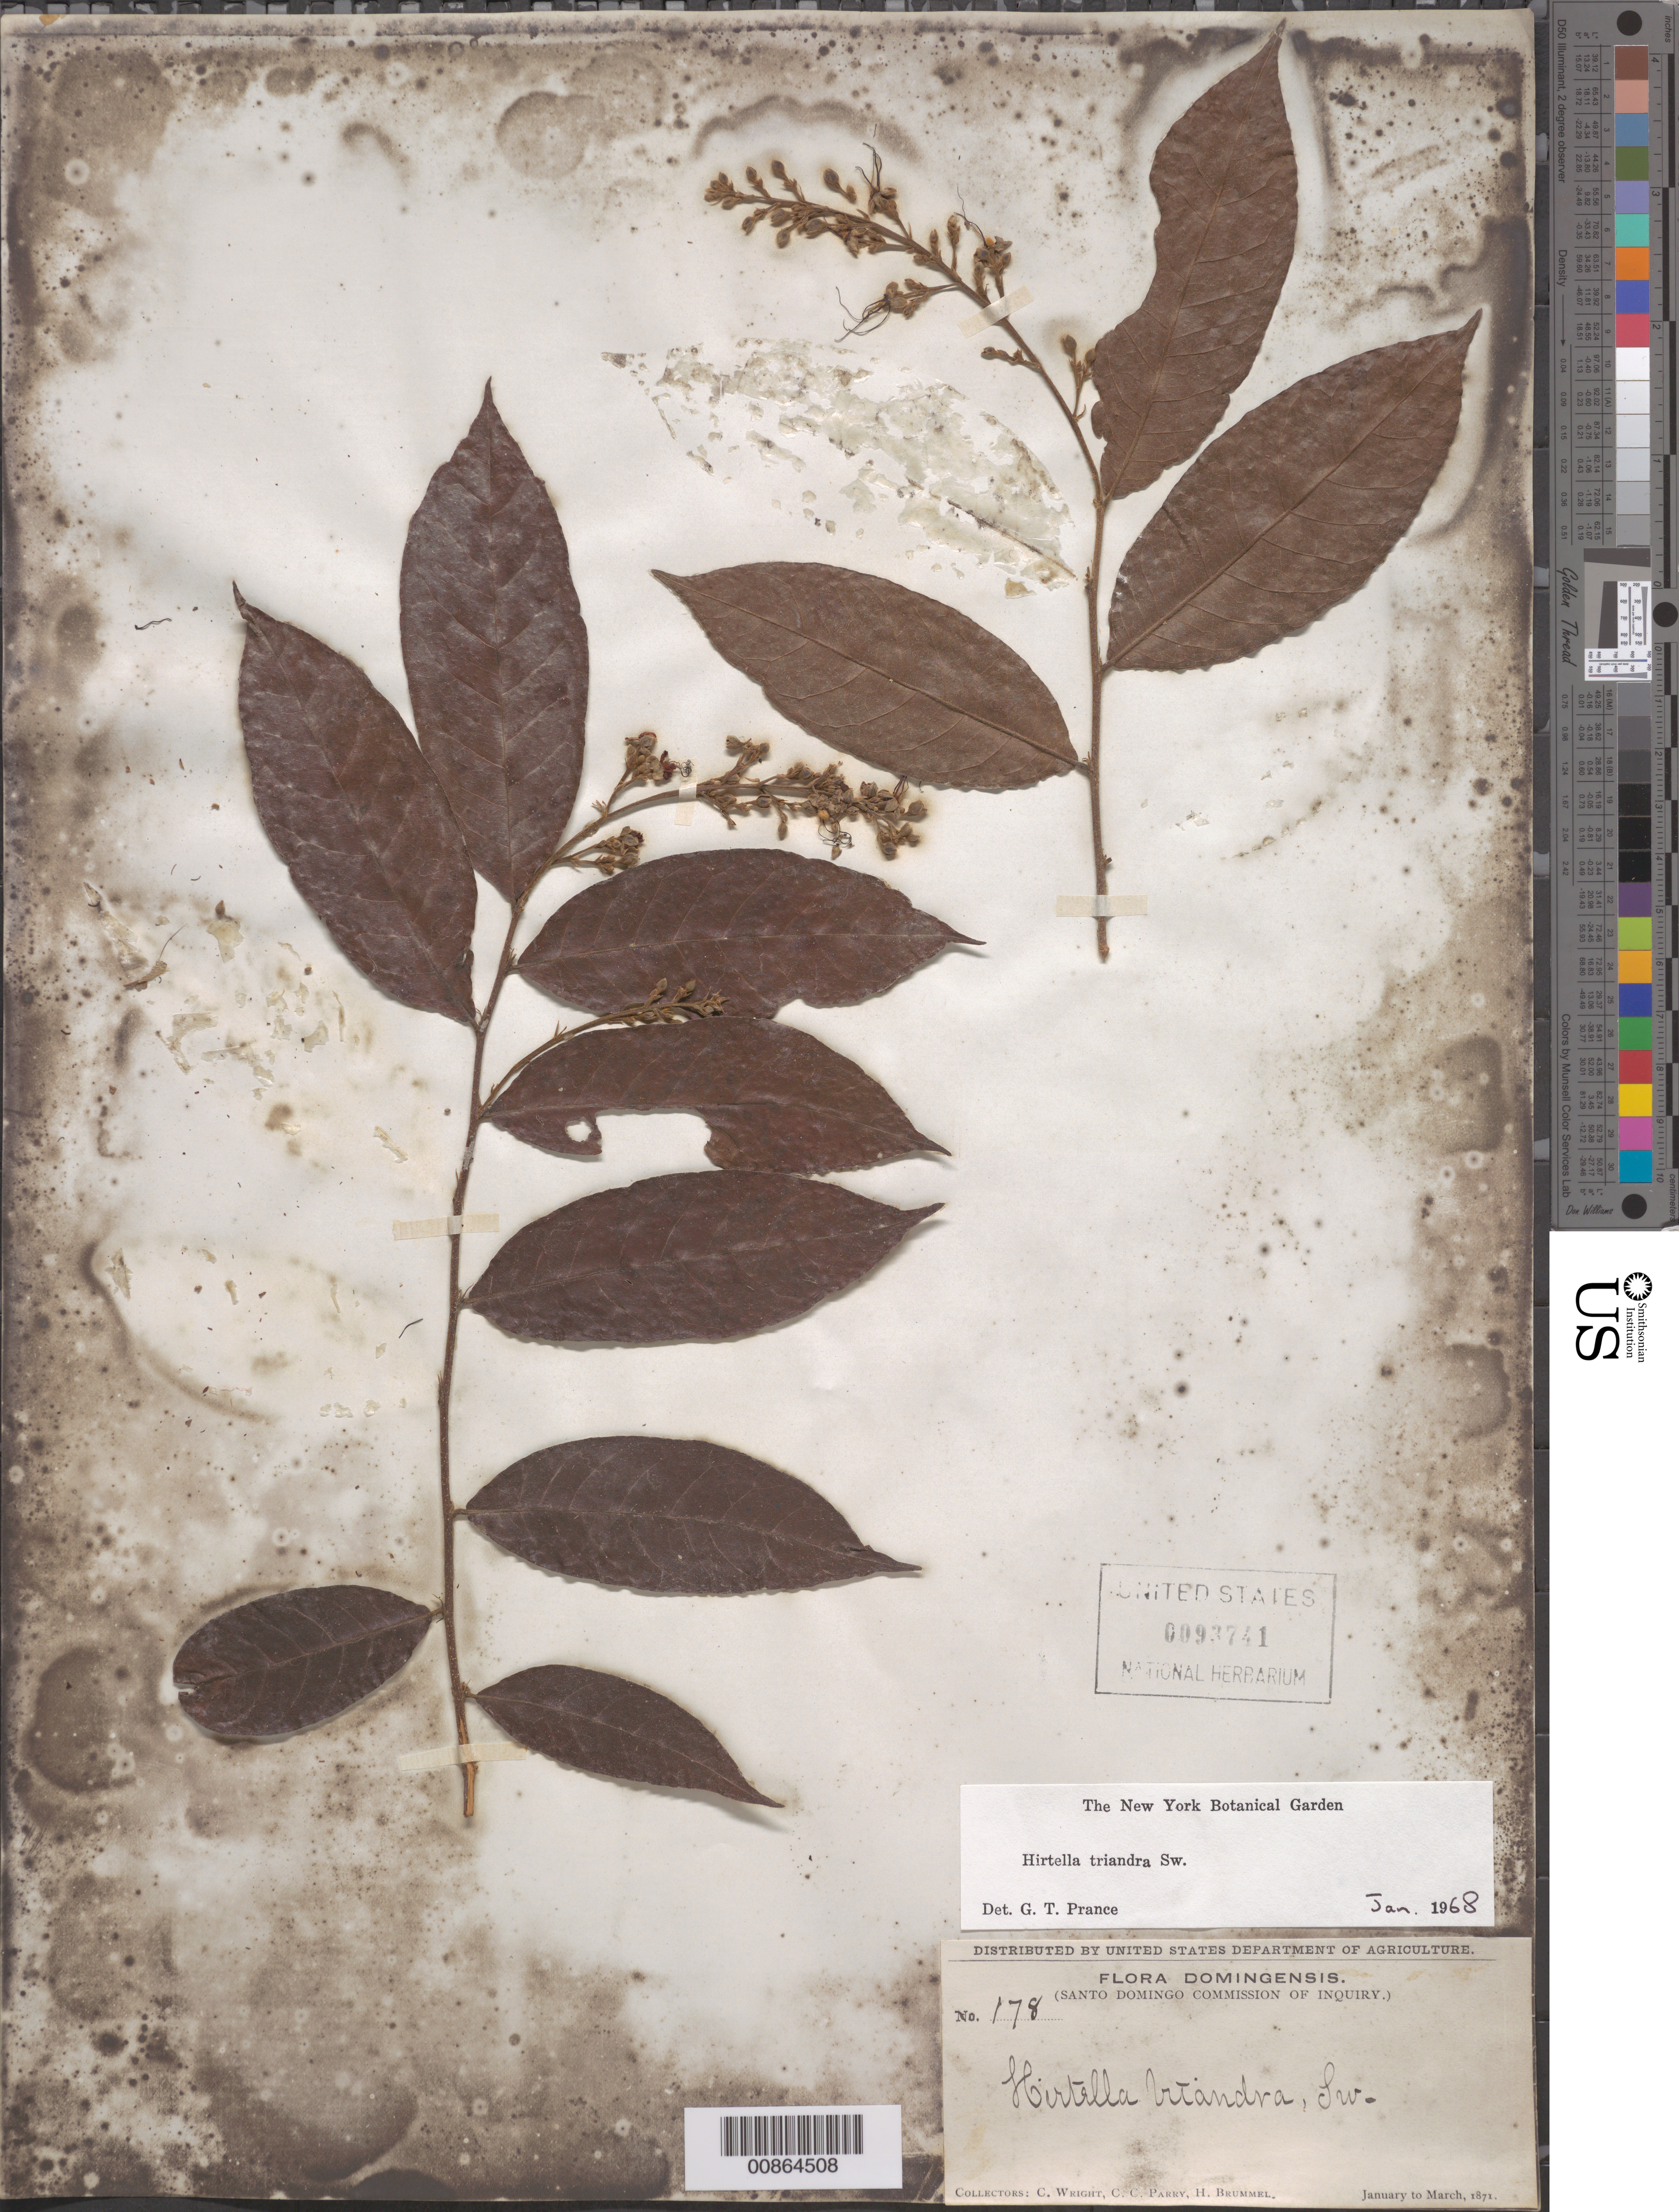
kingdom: Plantae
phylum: Tracheophyta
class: Magnoliopsida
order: Malpighiales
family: Chrysobalanaceae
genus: Hirtella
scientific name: Hirtella triandra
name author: Sw.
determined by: Prance, G. T.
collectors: C. Wright, C. C. Parry & H. Brummel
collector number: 178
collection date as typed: Jan 1871 to -- Mar 1871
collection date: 1871-01/1871-03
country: Dominican Republic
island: Hispaniola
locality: Dominican Republic.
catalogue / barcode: US 93741